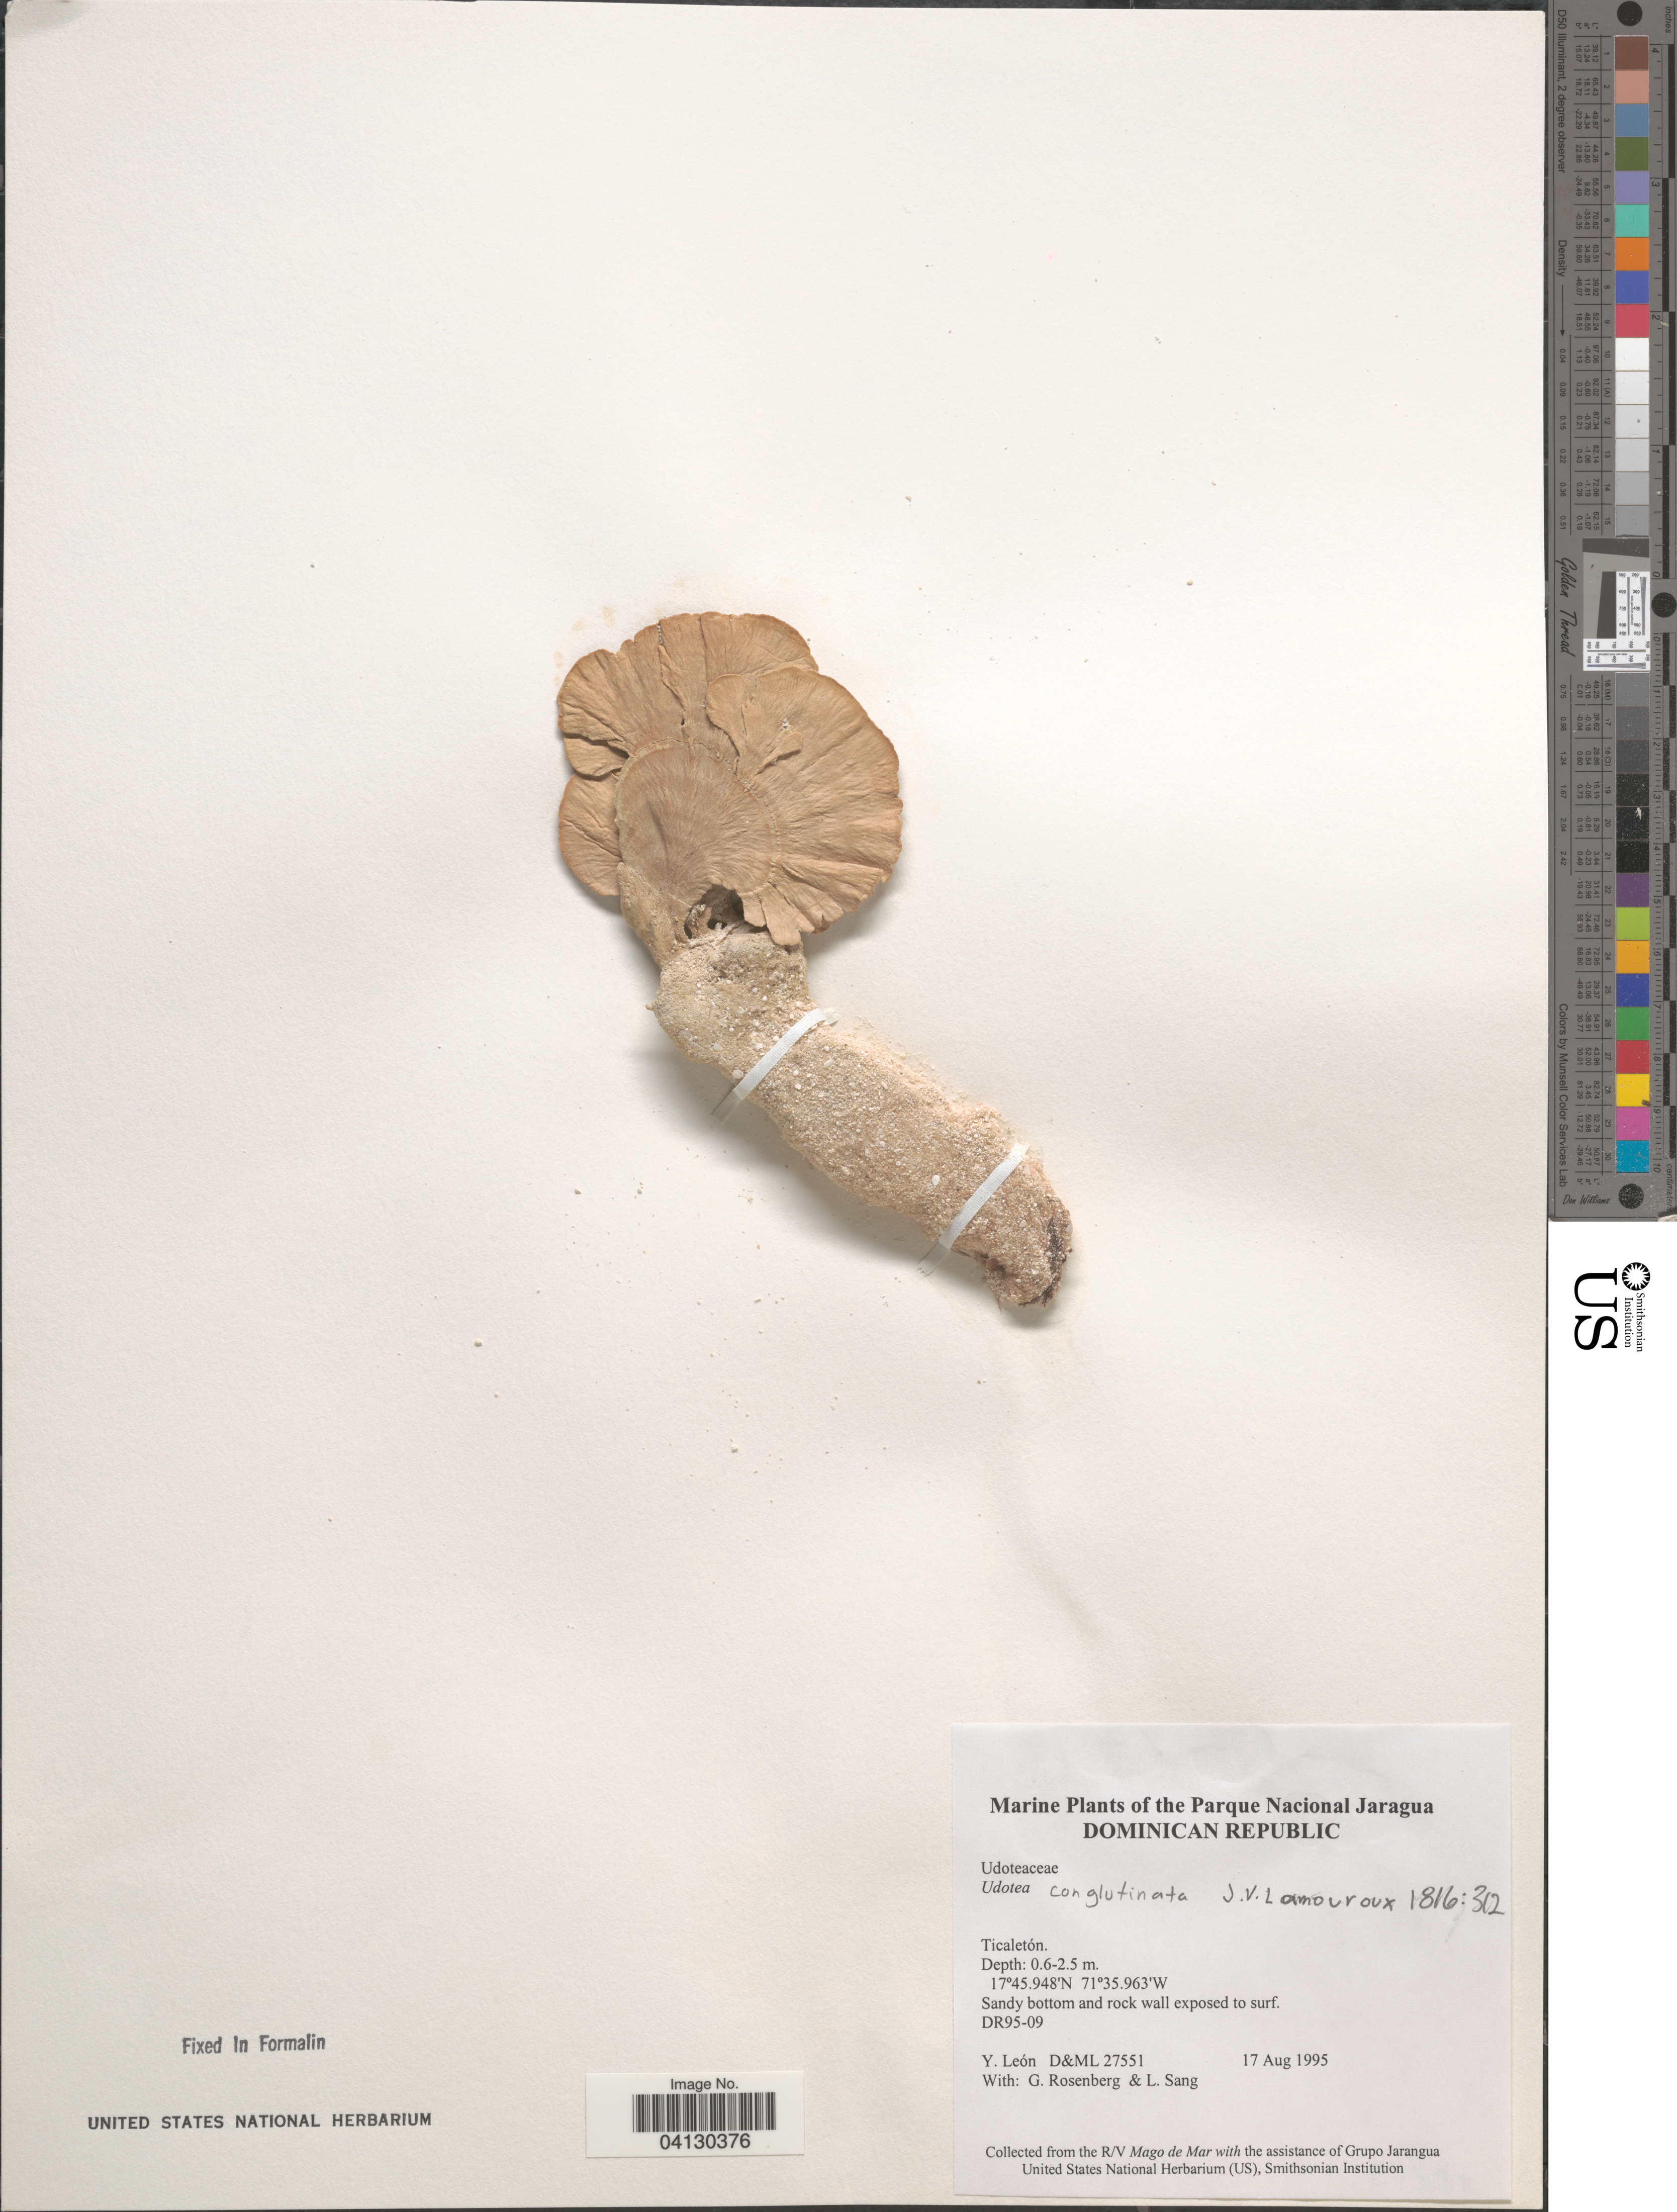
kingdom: Plantae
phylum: Chlorophyta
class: Ulvophyceae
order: Bryopsidales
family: Udoteaceae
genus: Udotea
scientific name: Udotea conglutinata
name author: (Ellis & Sol.) J.V.Lamouroux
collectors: Y. León, G. Rosenberg & L. Sang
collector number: D&ML27551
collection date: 1995-08-17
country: Dominican Republic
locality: The Parque Nacional Jaragua. Ticaletón.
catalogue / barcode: US 328902